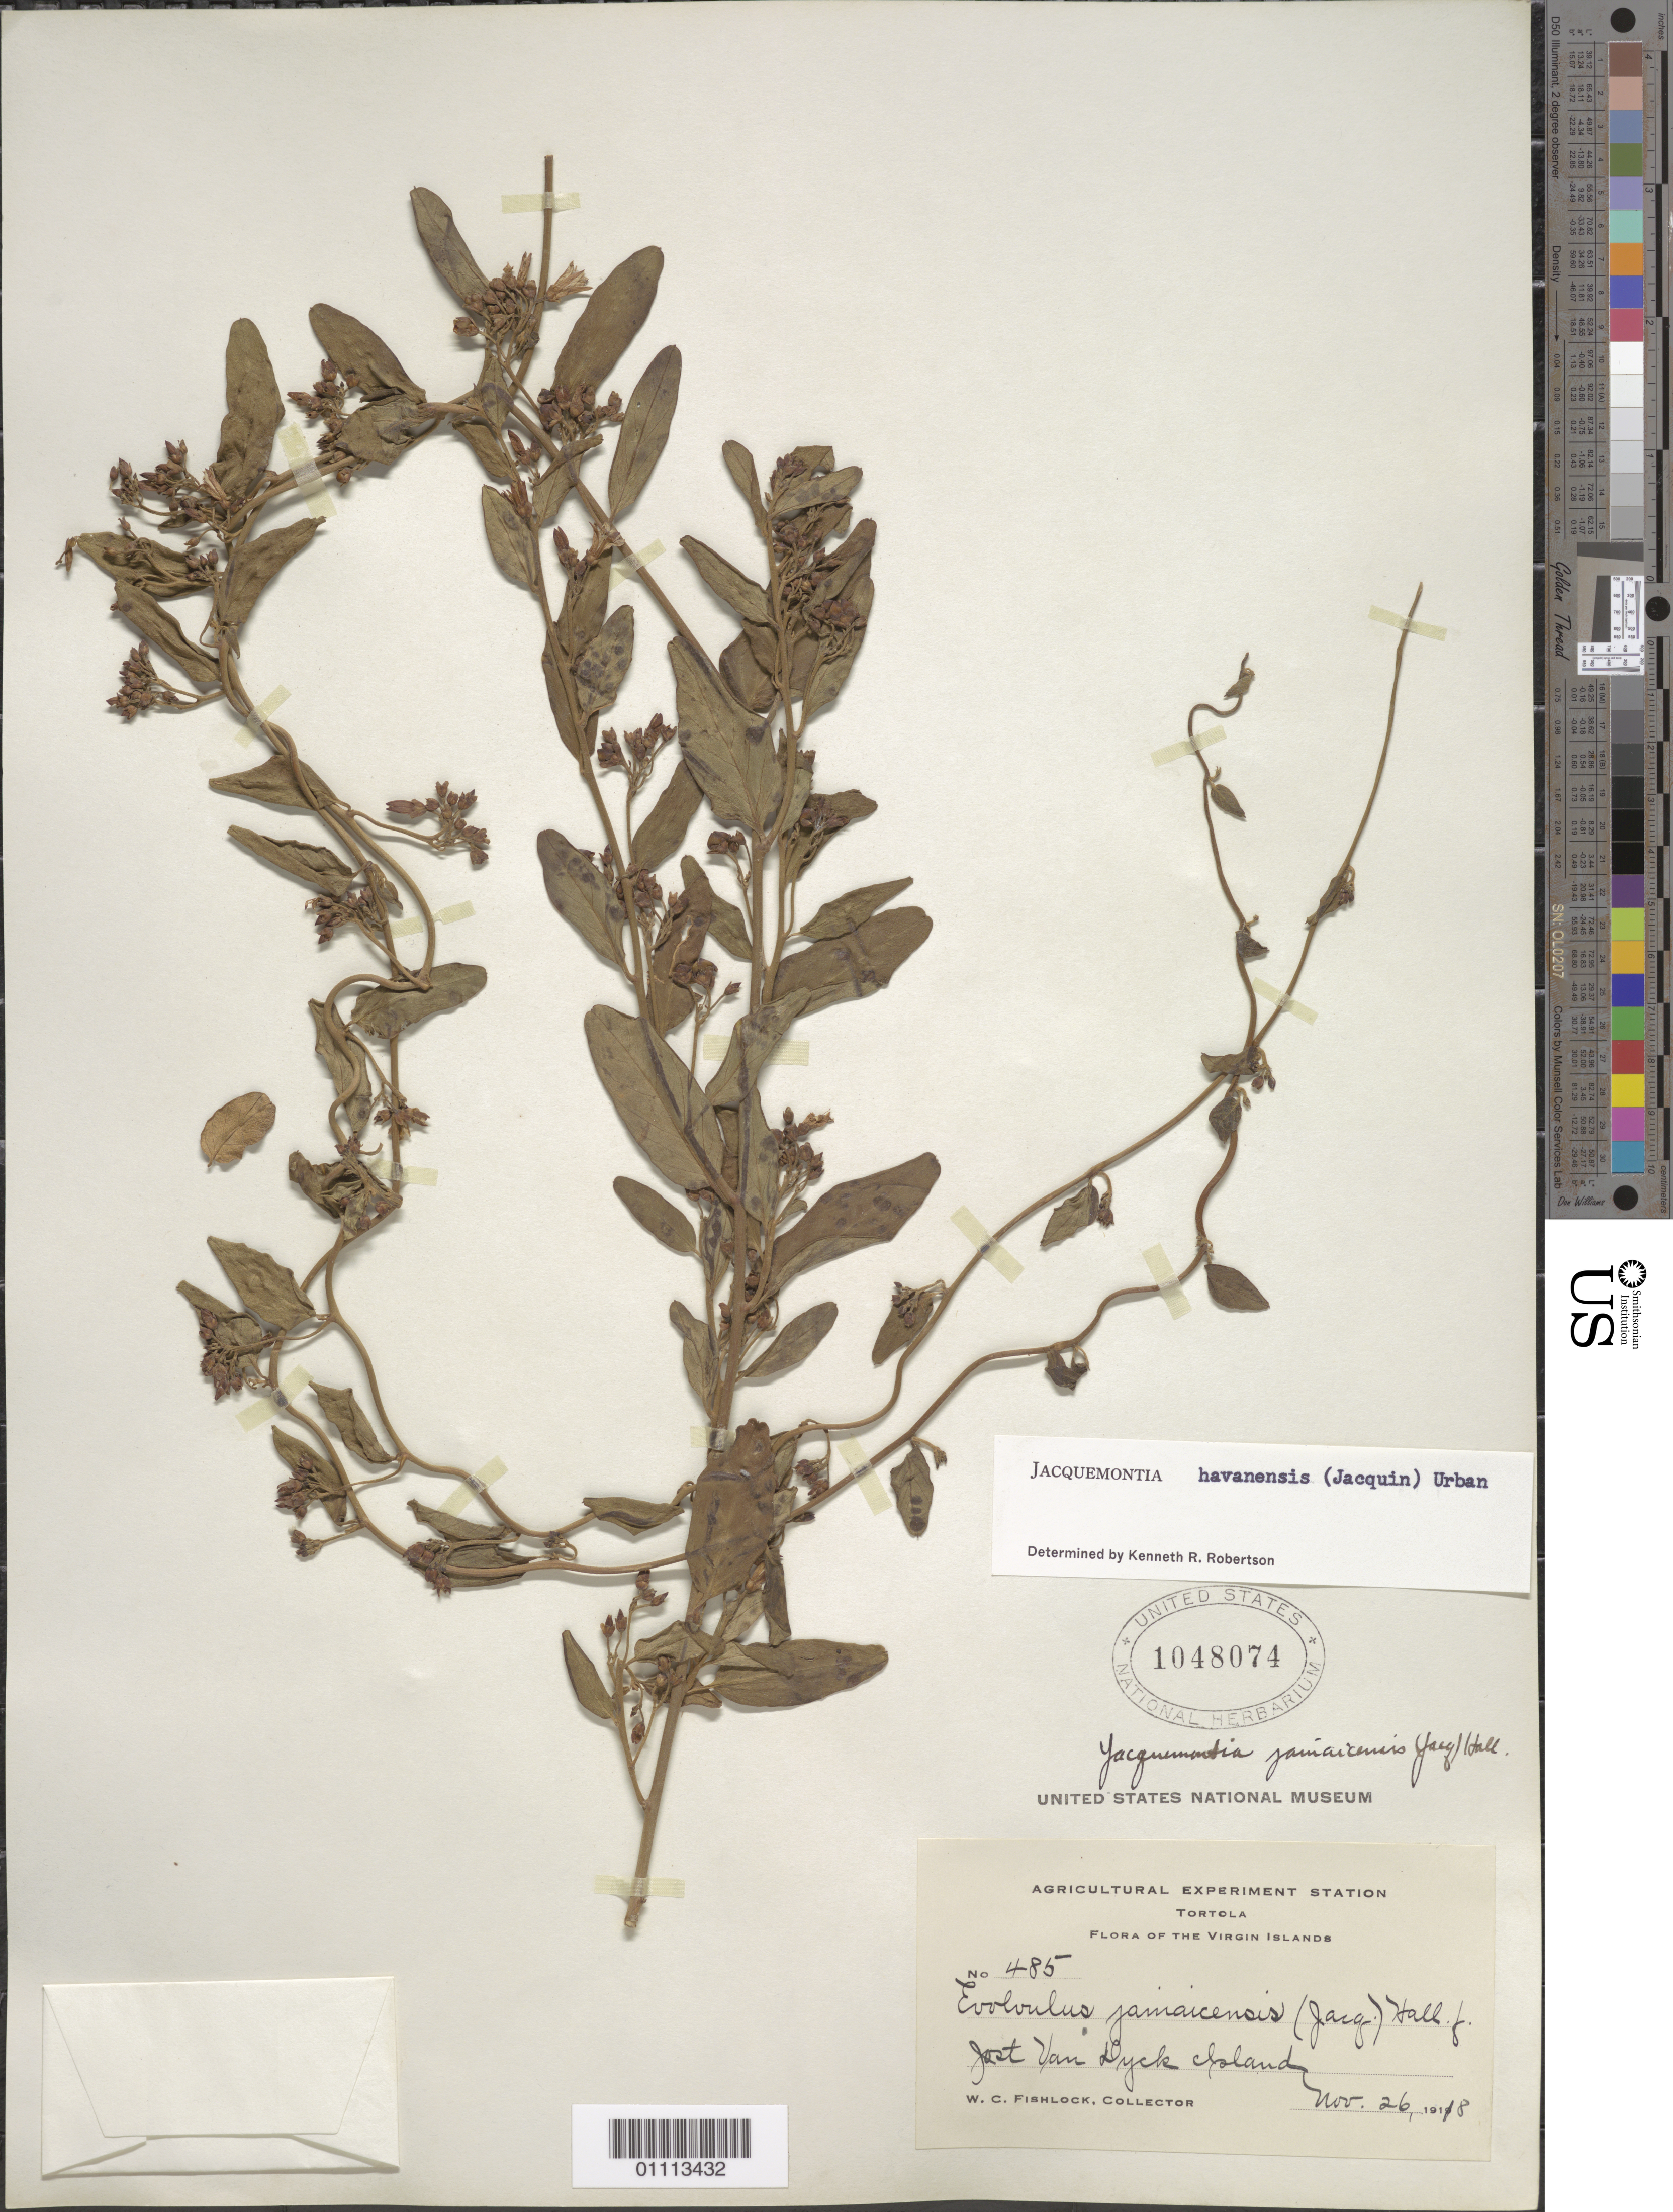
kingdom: Plantae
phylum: Tracheophyta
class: Magnoliopsida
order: Solanales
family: Convolvulaceae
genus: Jacquemontia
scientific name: Jacquemontia havanensis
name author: (Jacq.) Urb.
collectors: W. Fishlock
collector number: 485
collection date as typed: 26 Nov 1918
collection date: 1918-11-26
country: British Virgin Islands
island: Tortola I.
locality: Jost Van Dyck Island.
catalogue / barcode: US 1048074